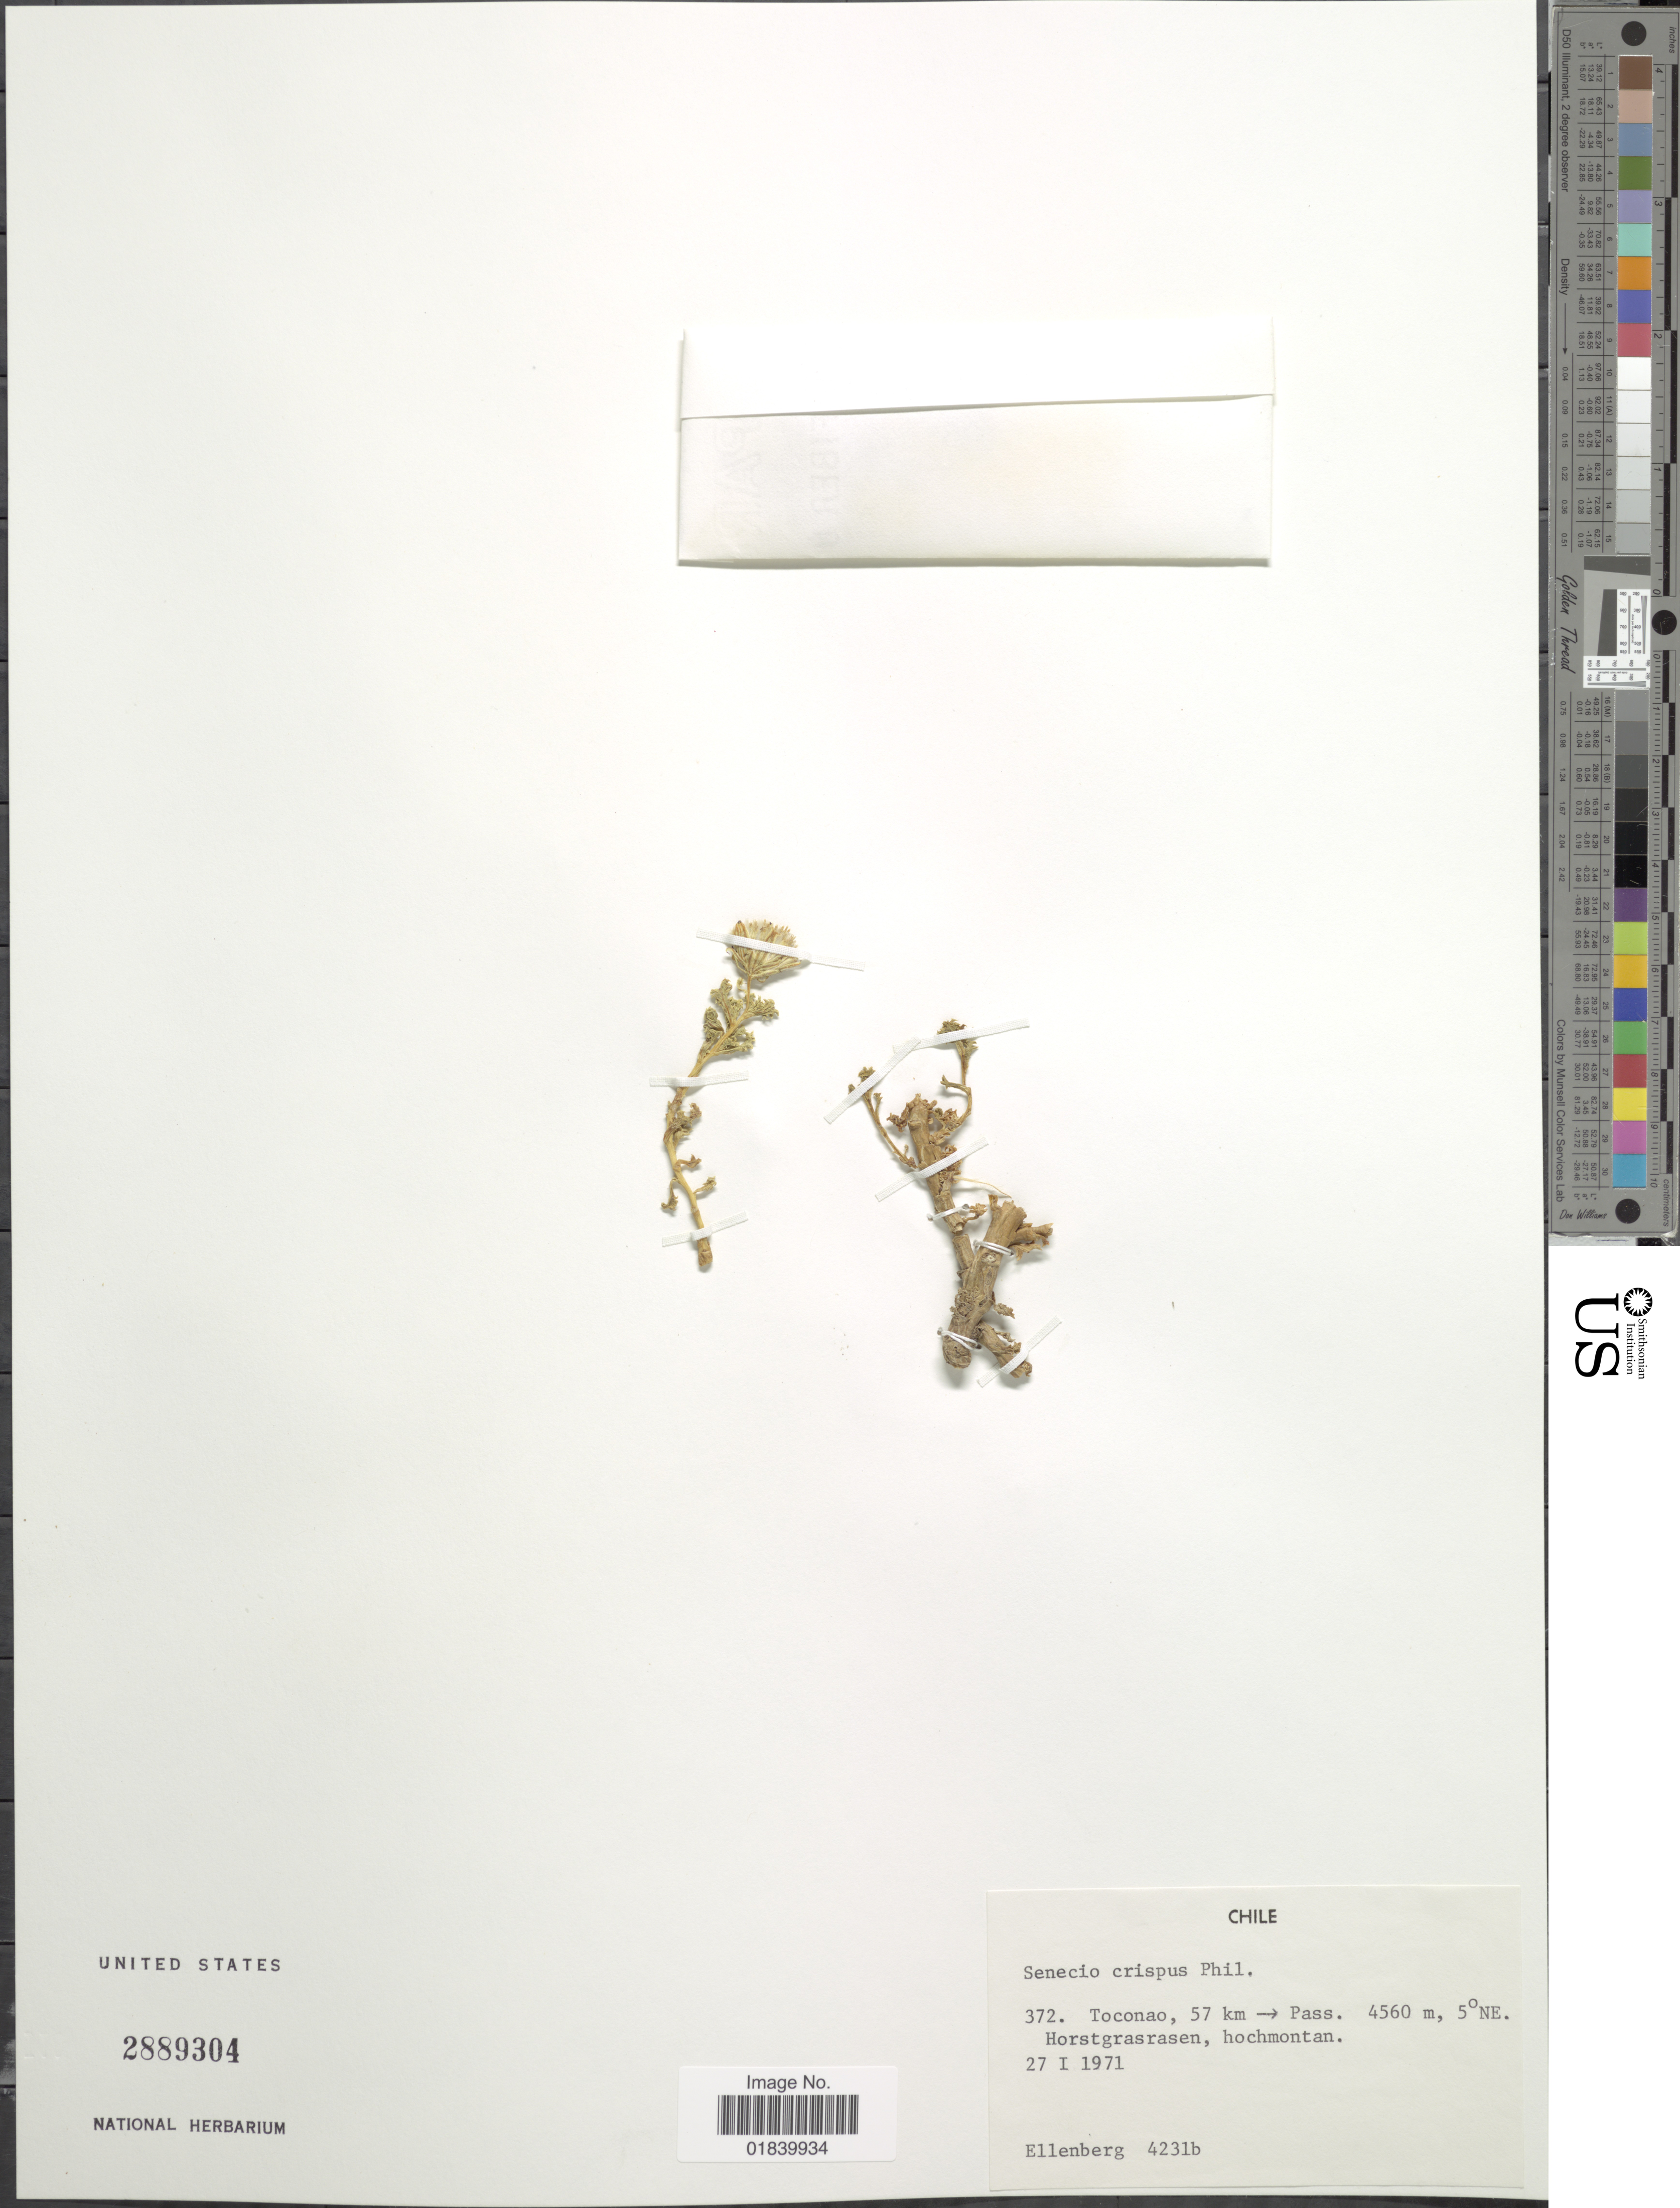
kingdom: Plantae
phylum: Tracheophyta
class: Magnoliopsida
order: Asterales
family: Asteraceae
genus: Senecio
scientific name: Senecio hirtus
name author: Cabrera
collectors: H. Ellenberg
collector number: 4231b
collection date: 1971-01-27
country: Chile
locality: Toconao, 57 km - Pass. 5ºNE. Horstgrasrasen, hochmontan.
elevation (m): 4560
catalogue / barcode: US 2889304